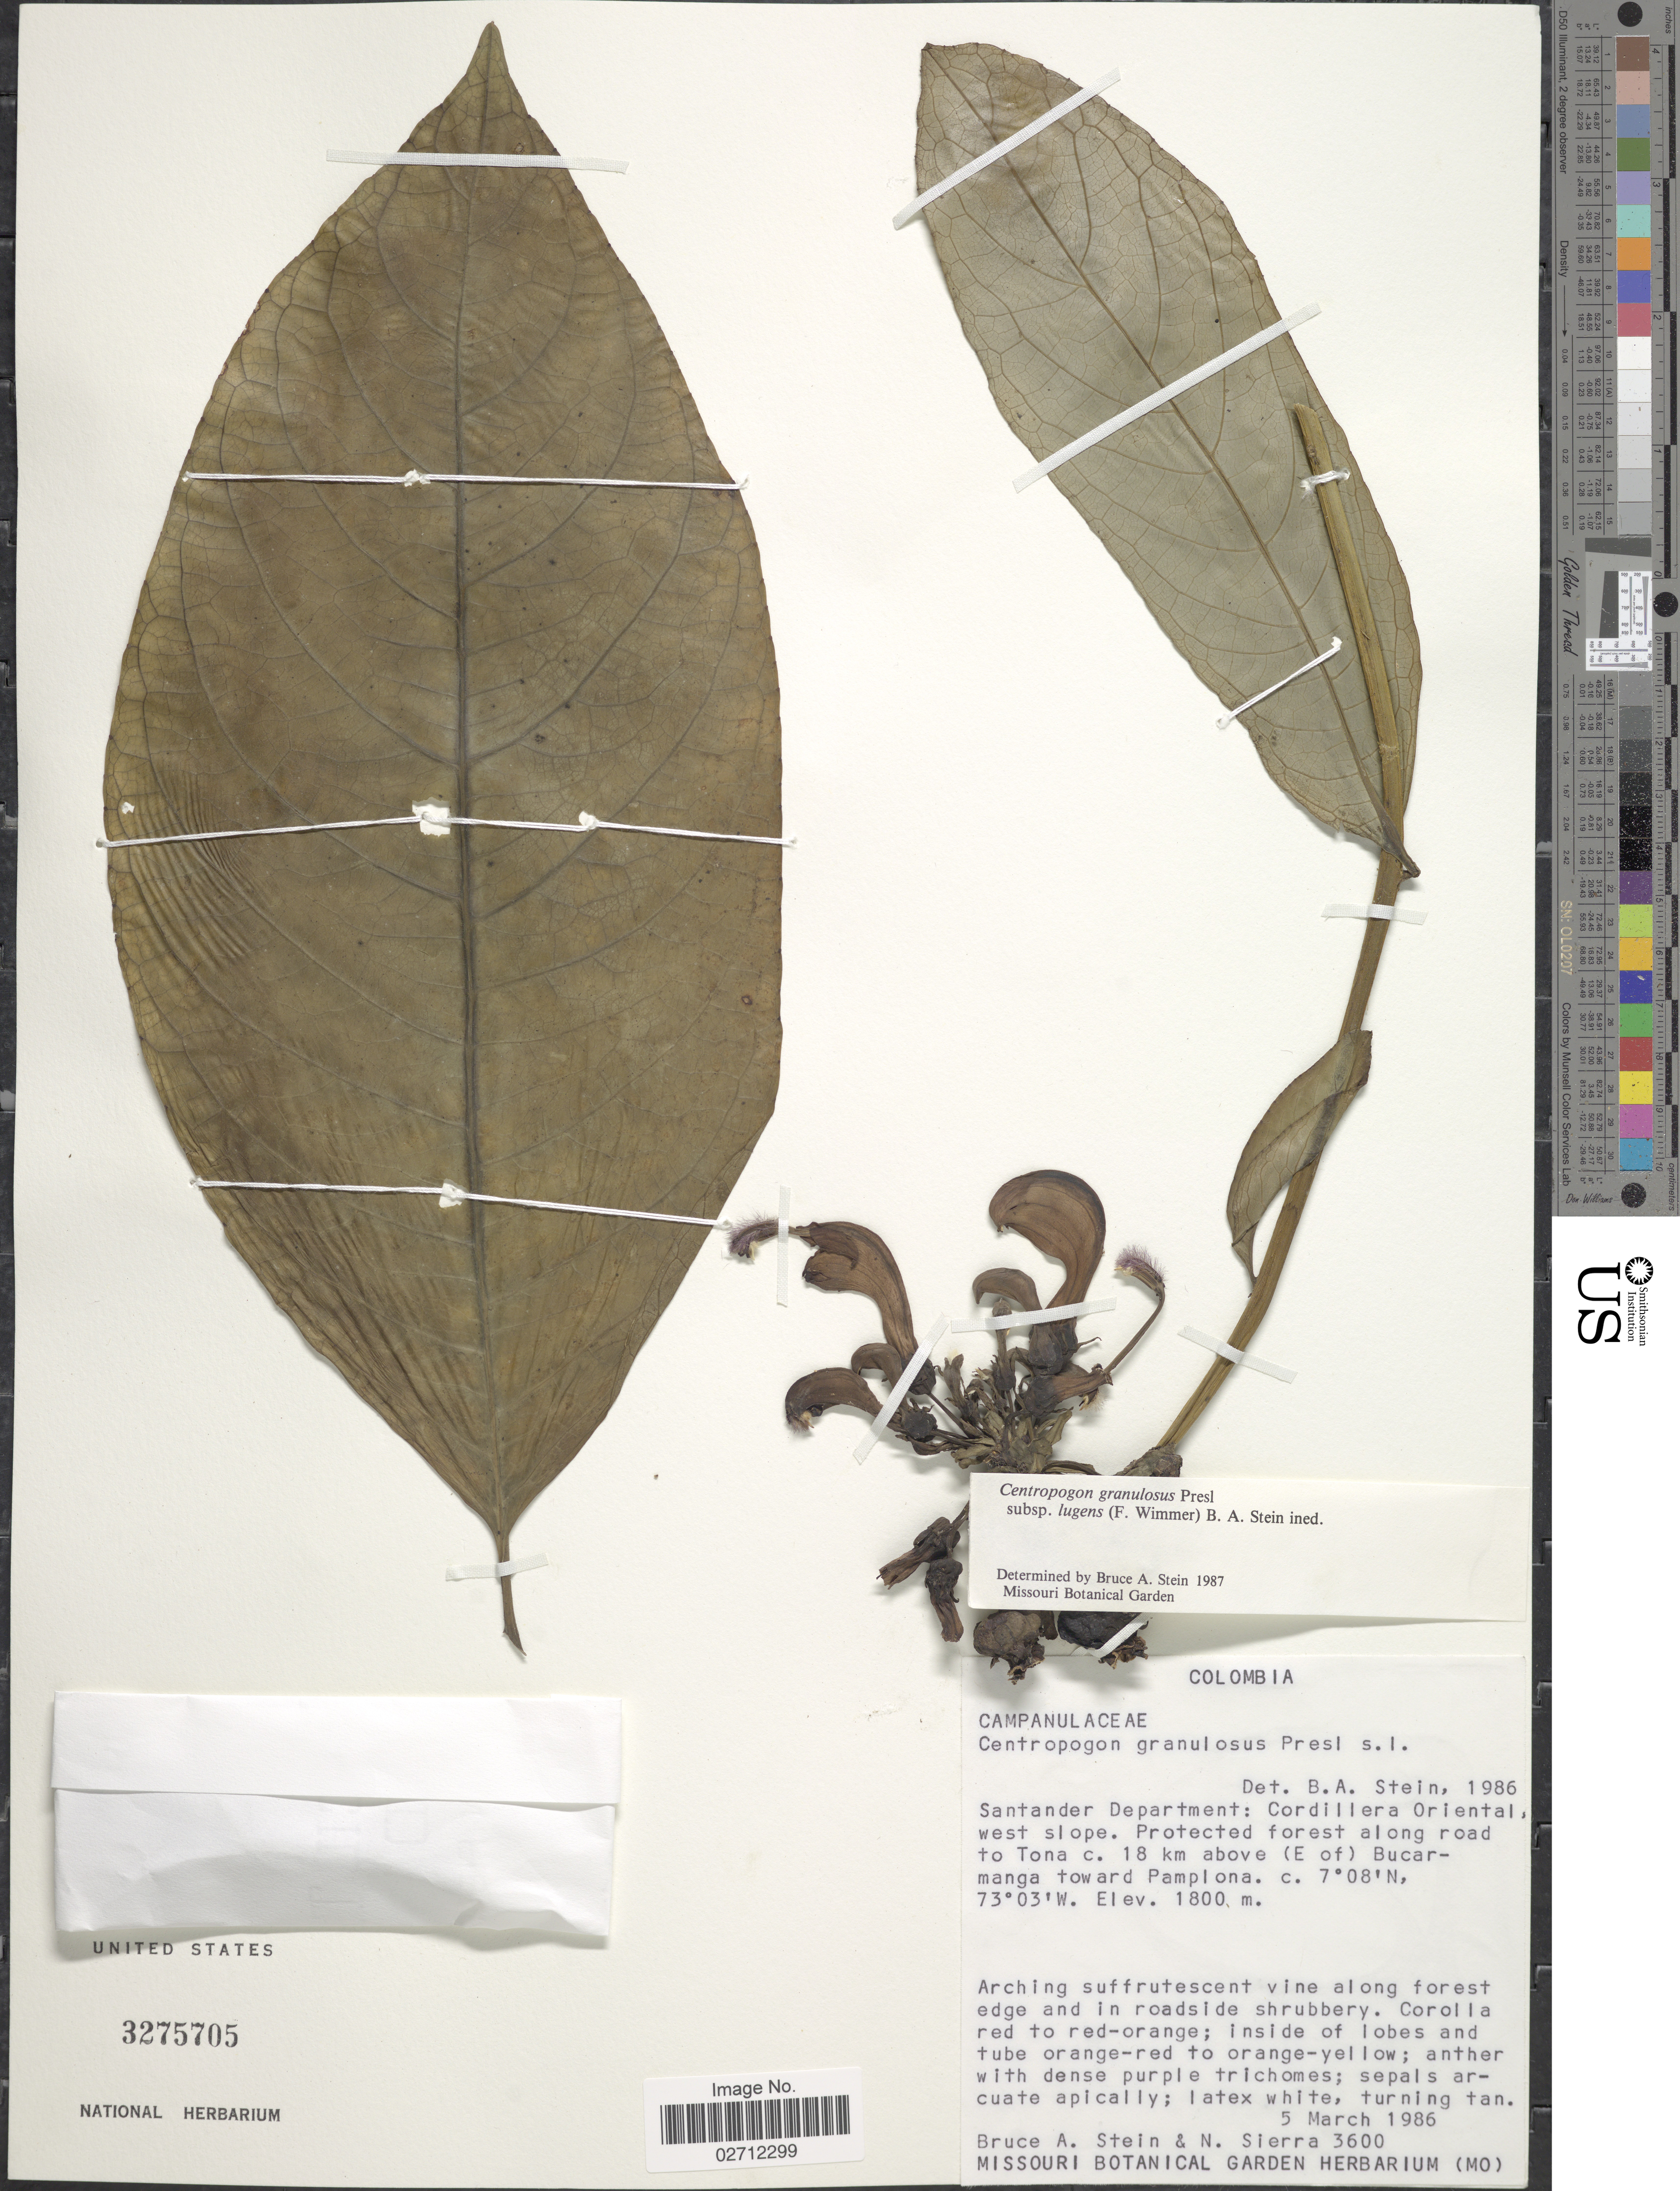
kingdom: Plantae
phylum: Tracheophyta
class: Magnoliopsida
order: Asterales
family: Campanulaceae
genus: Centropogon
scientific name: Centropogon granulosus subsp. lugens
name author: B.A. Stein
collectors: B. A. Stein & N. Sierra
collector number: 3600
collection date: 1986-03-05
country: Colombia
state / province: Santander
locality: Santander Department: Cordillera Oriental, west slope. Protected forest along road to Tona c. 18 km above (E of) Bucarmanga toward Pamplona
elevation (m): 1800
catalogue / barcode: US 3275705